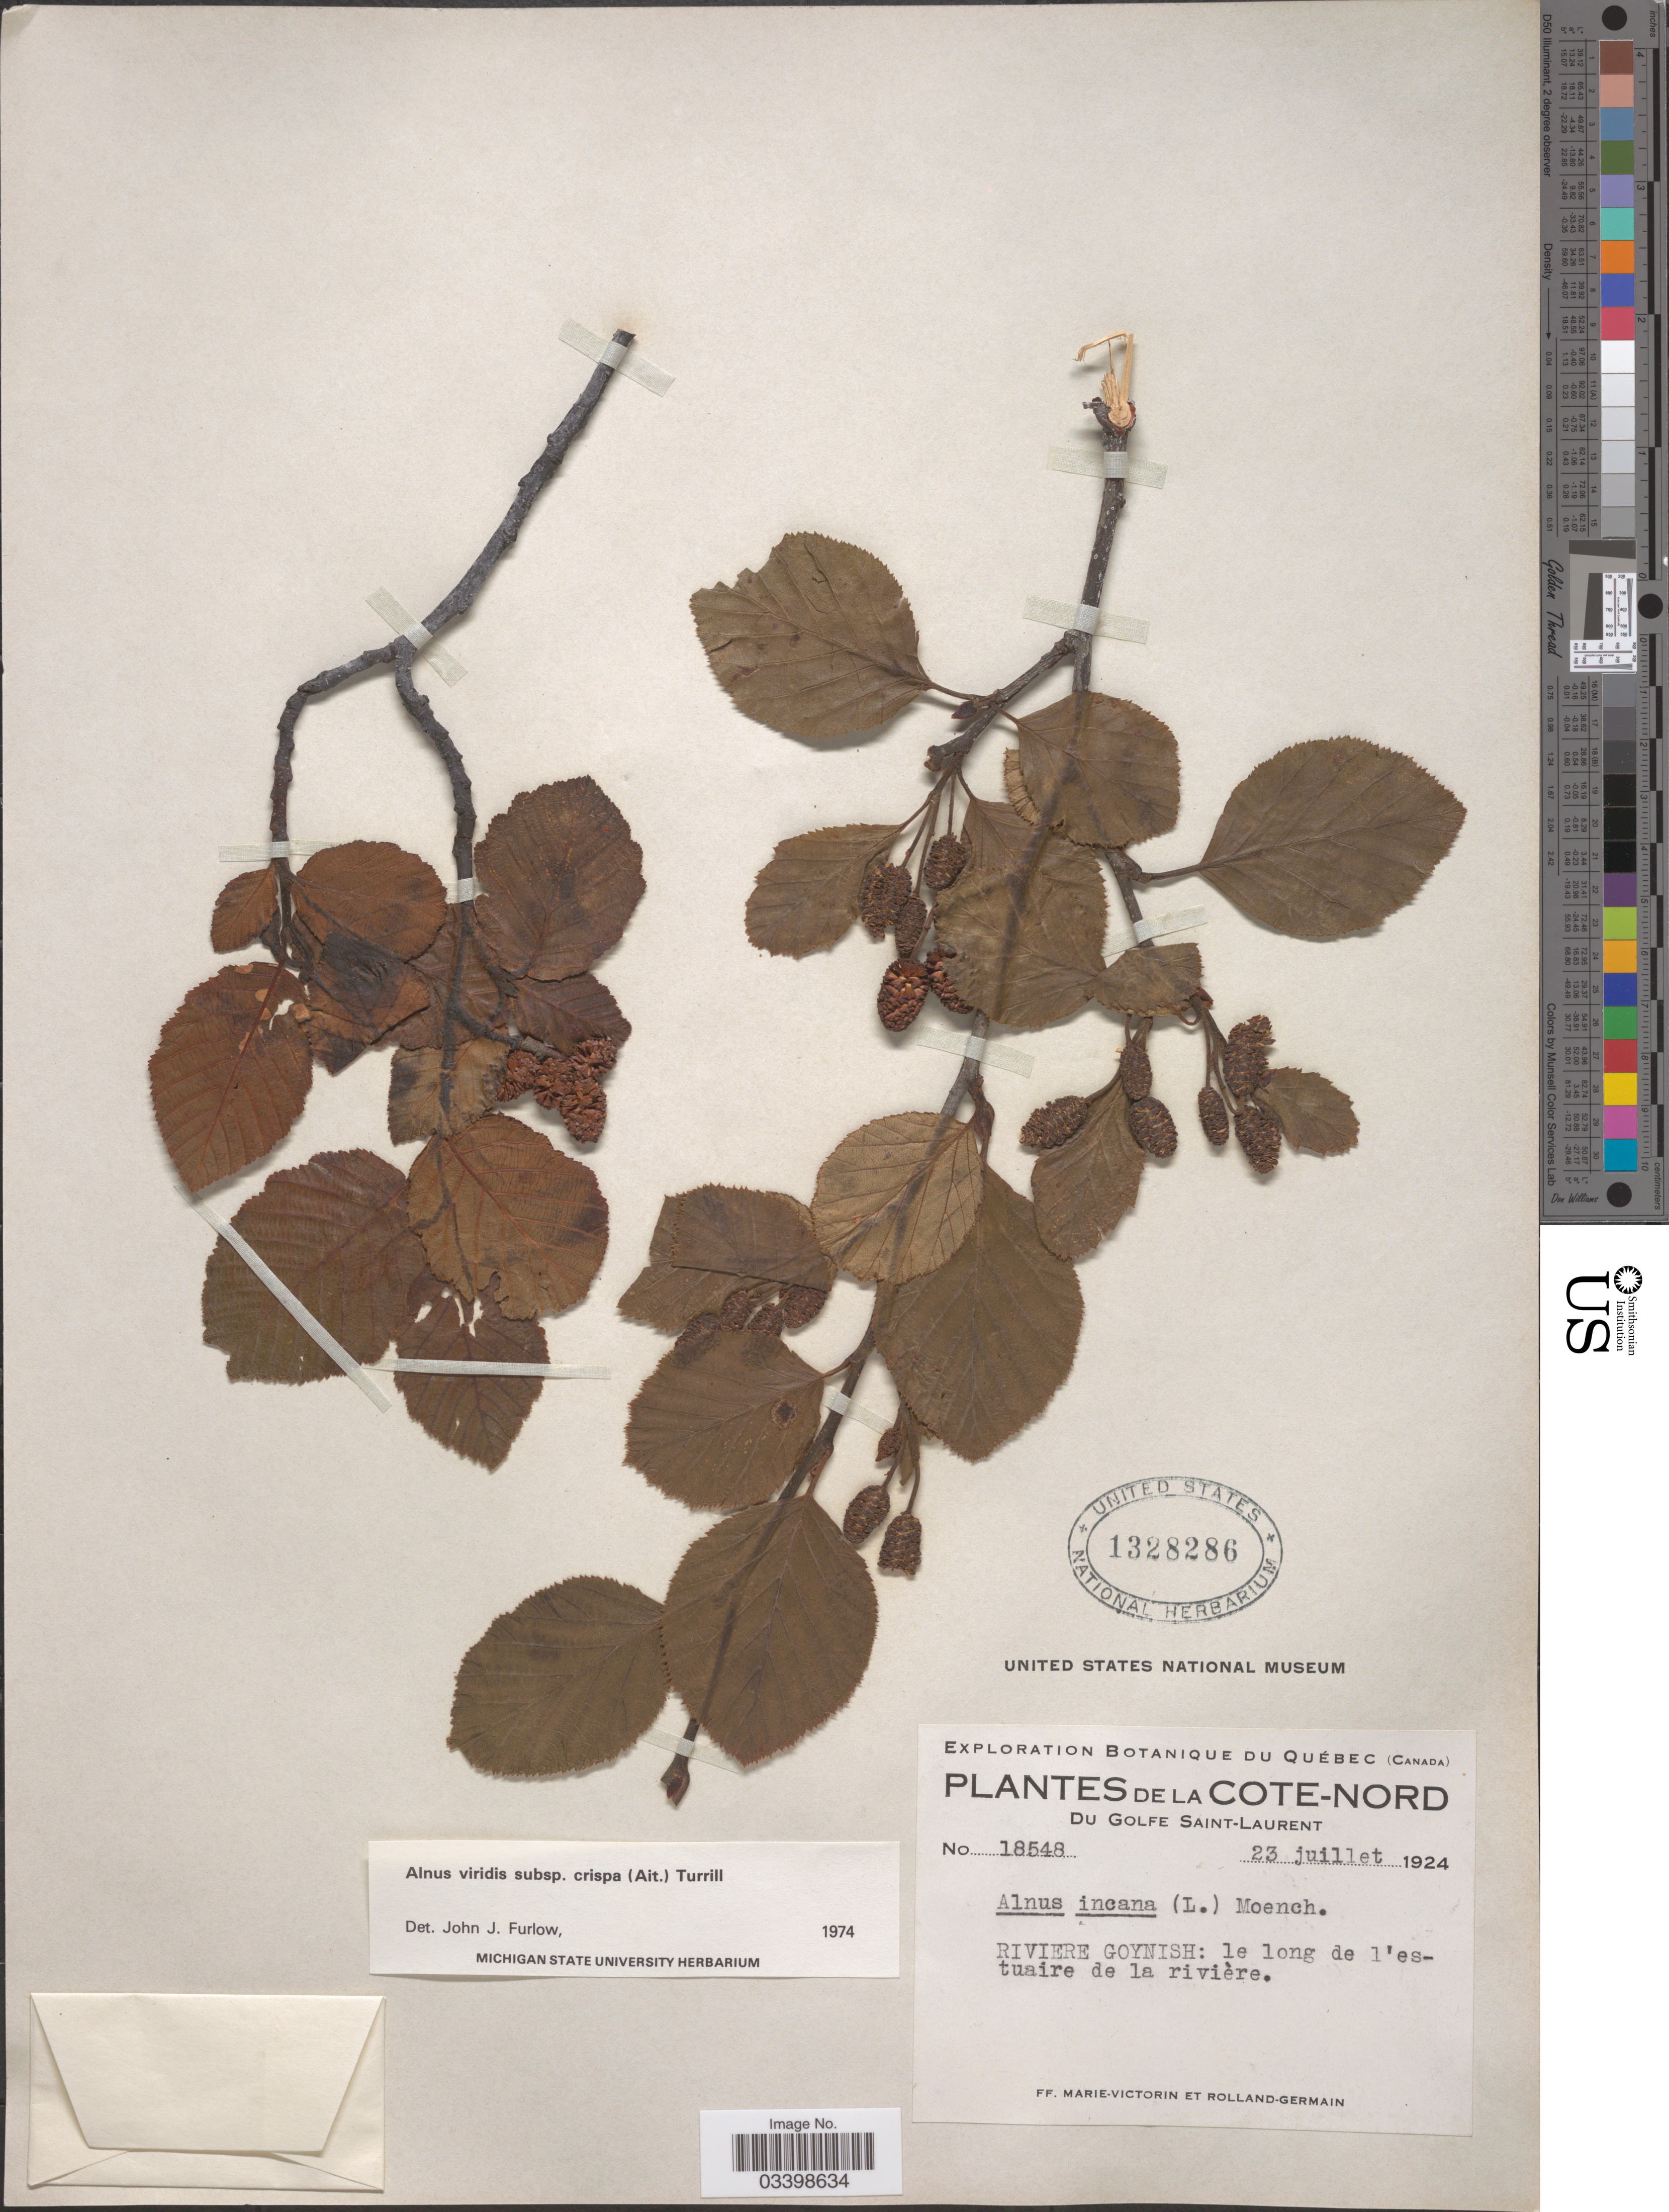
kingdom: Plantae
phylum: Tracheophyta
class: Magnoliopsida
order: Fagales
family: Betulaceae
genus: Alnus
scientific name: Alnus viridis subsp. crispa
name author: (Aiton) Turrill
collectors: F. Marie-Victorin & Rolland-Germain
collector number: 18548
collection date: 1924-07-23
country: Canada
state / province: Quebec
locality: De la Cote-Nord. Du Golfe Saint-Laurent. Riviere Goynish: le long de l'estuaire de la rivière.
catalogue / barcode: US 1328286